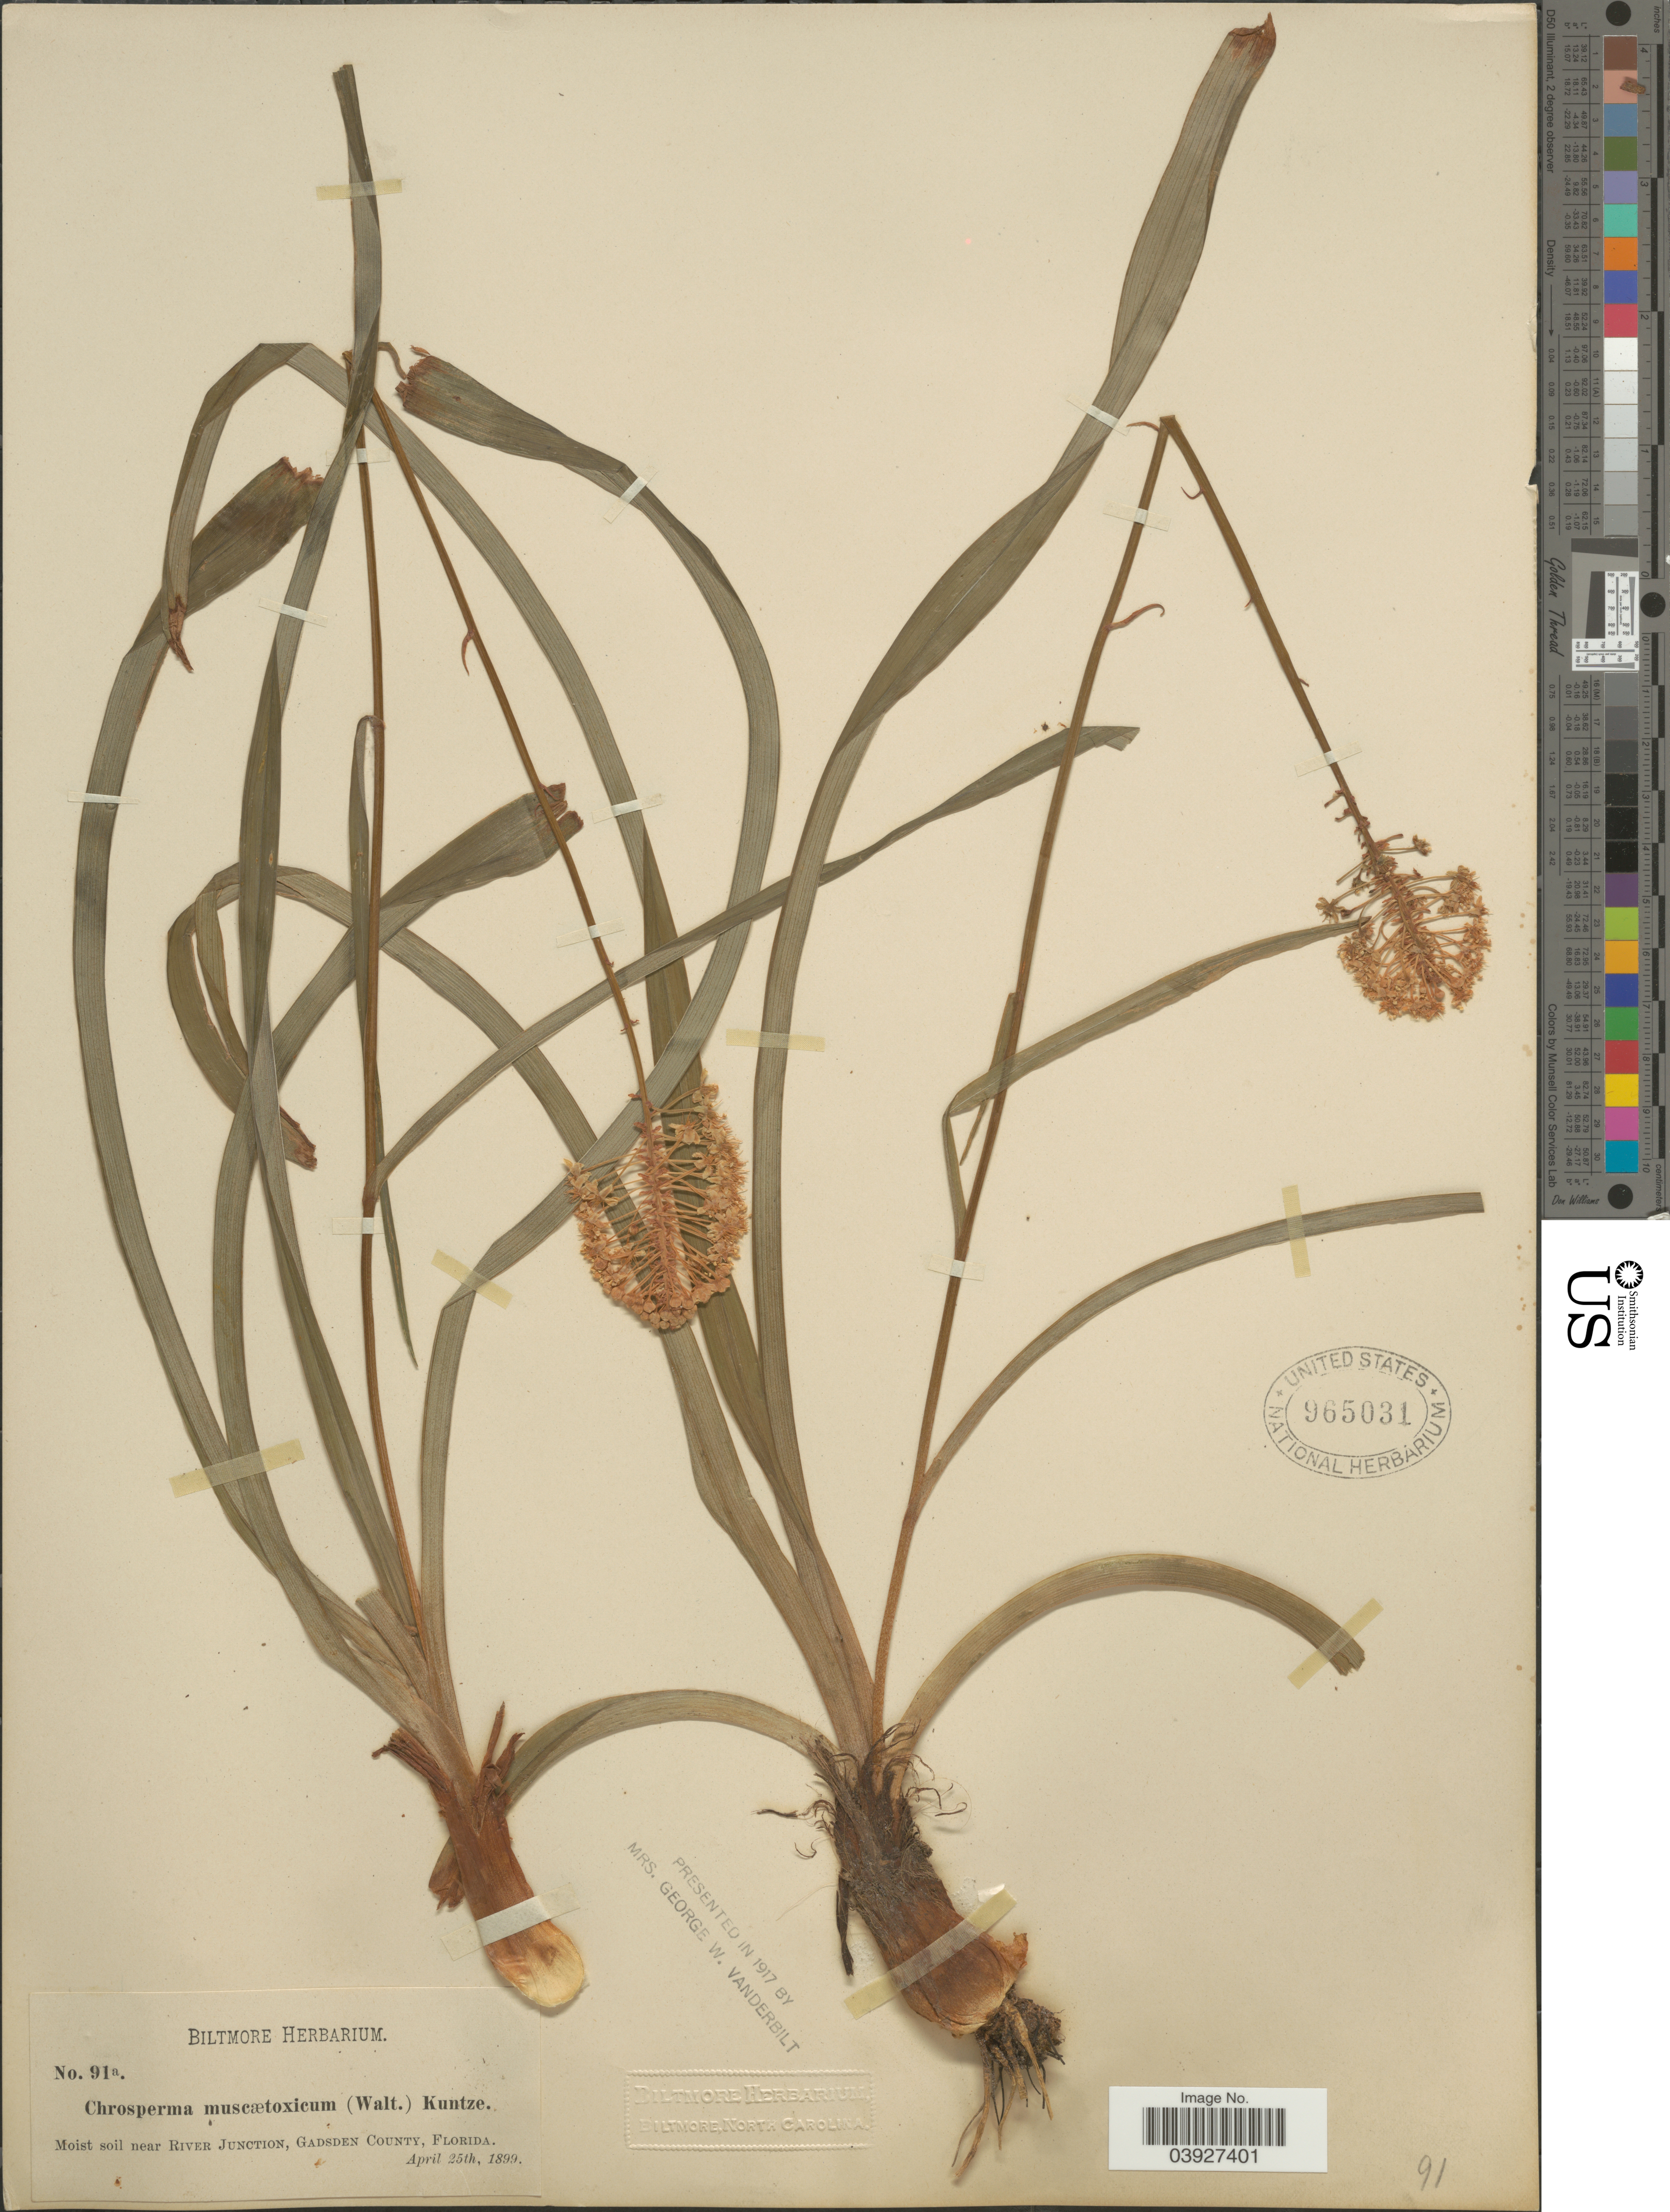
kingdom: Plantae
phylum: Tracheophyta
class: Liliopsida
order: Liliales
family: Melanthiaceae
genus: Amianthium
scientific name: Amianthium muscitoxicum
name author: (Walter) A. Gray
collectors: ex herb. Biltmore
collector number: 91a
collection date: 1899-04-25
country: United States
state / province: Florida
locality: Near River Junction, Gadsden County.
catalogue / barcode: US 965031